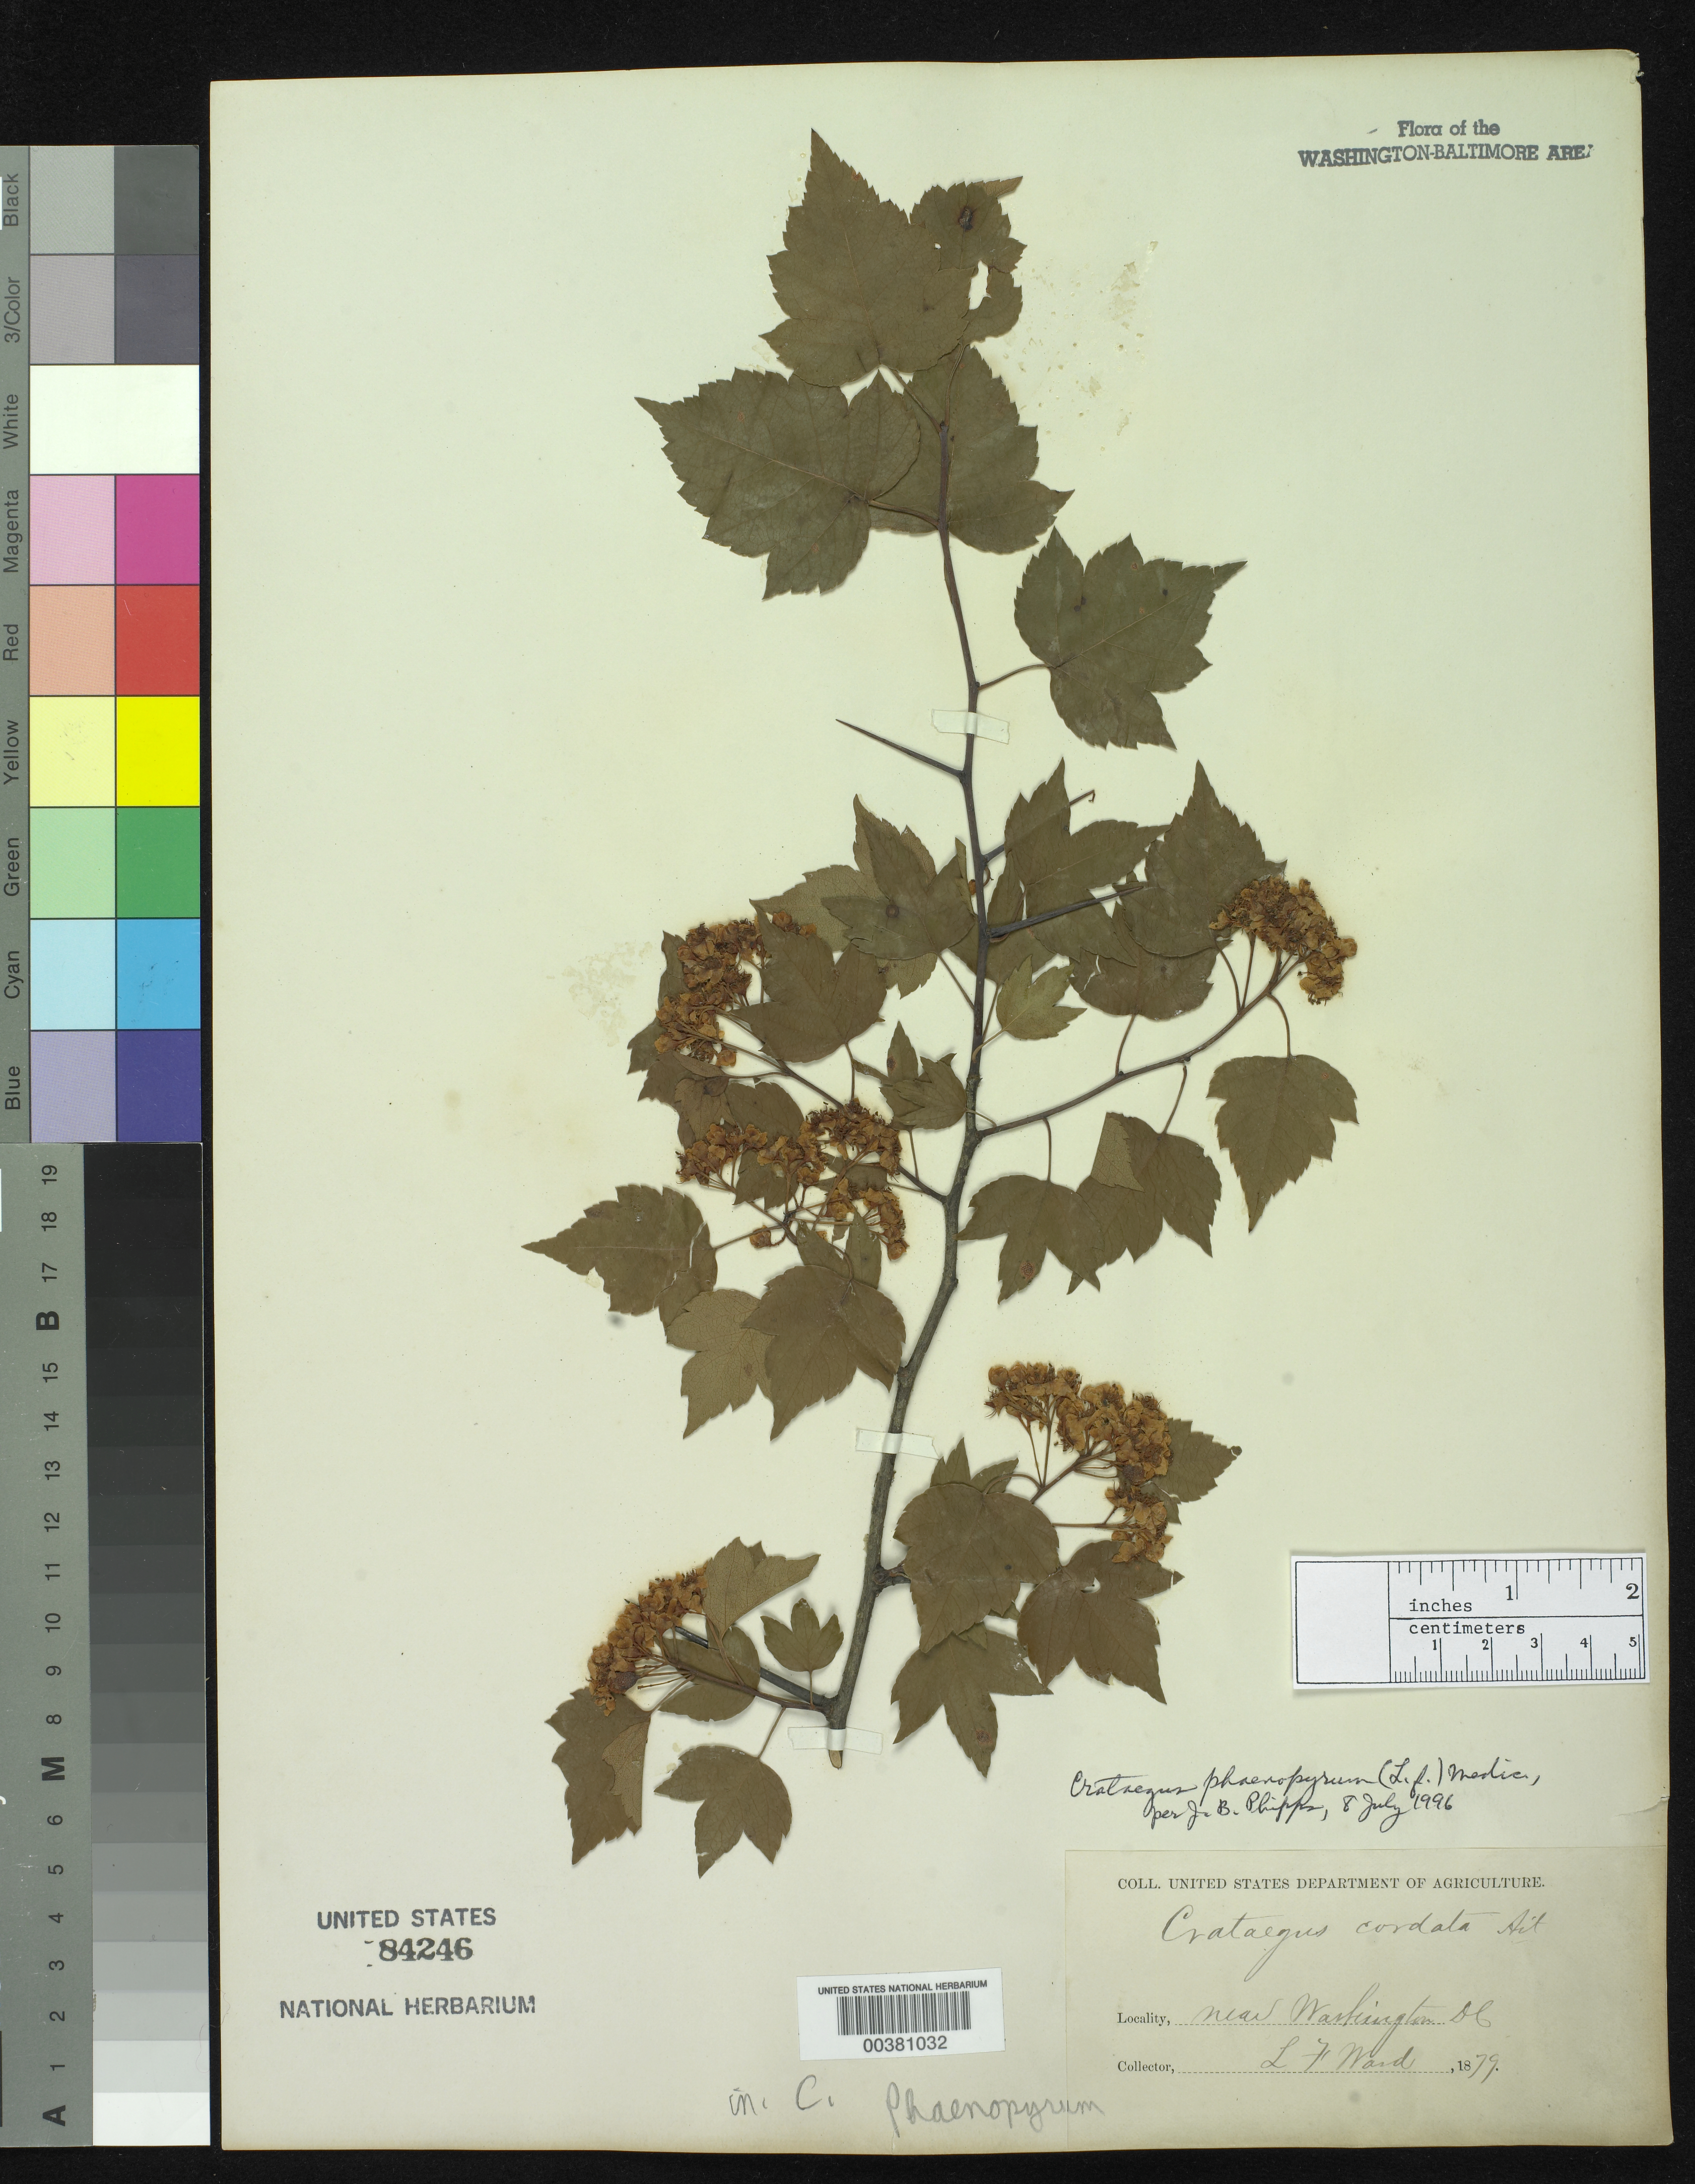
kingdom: Plantae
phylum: Tracheophyta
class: Magnoliopsida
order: Rosales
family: Rosaceae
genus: Crataegus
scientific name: Crataegus phaenopyrum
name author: (L. f.) Medik.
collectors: L. F. Ward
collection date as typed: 1879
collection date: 1879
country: United States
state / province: District of Columbia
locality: DC vicinity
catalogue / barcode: US 84246